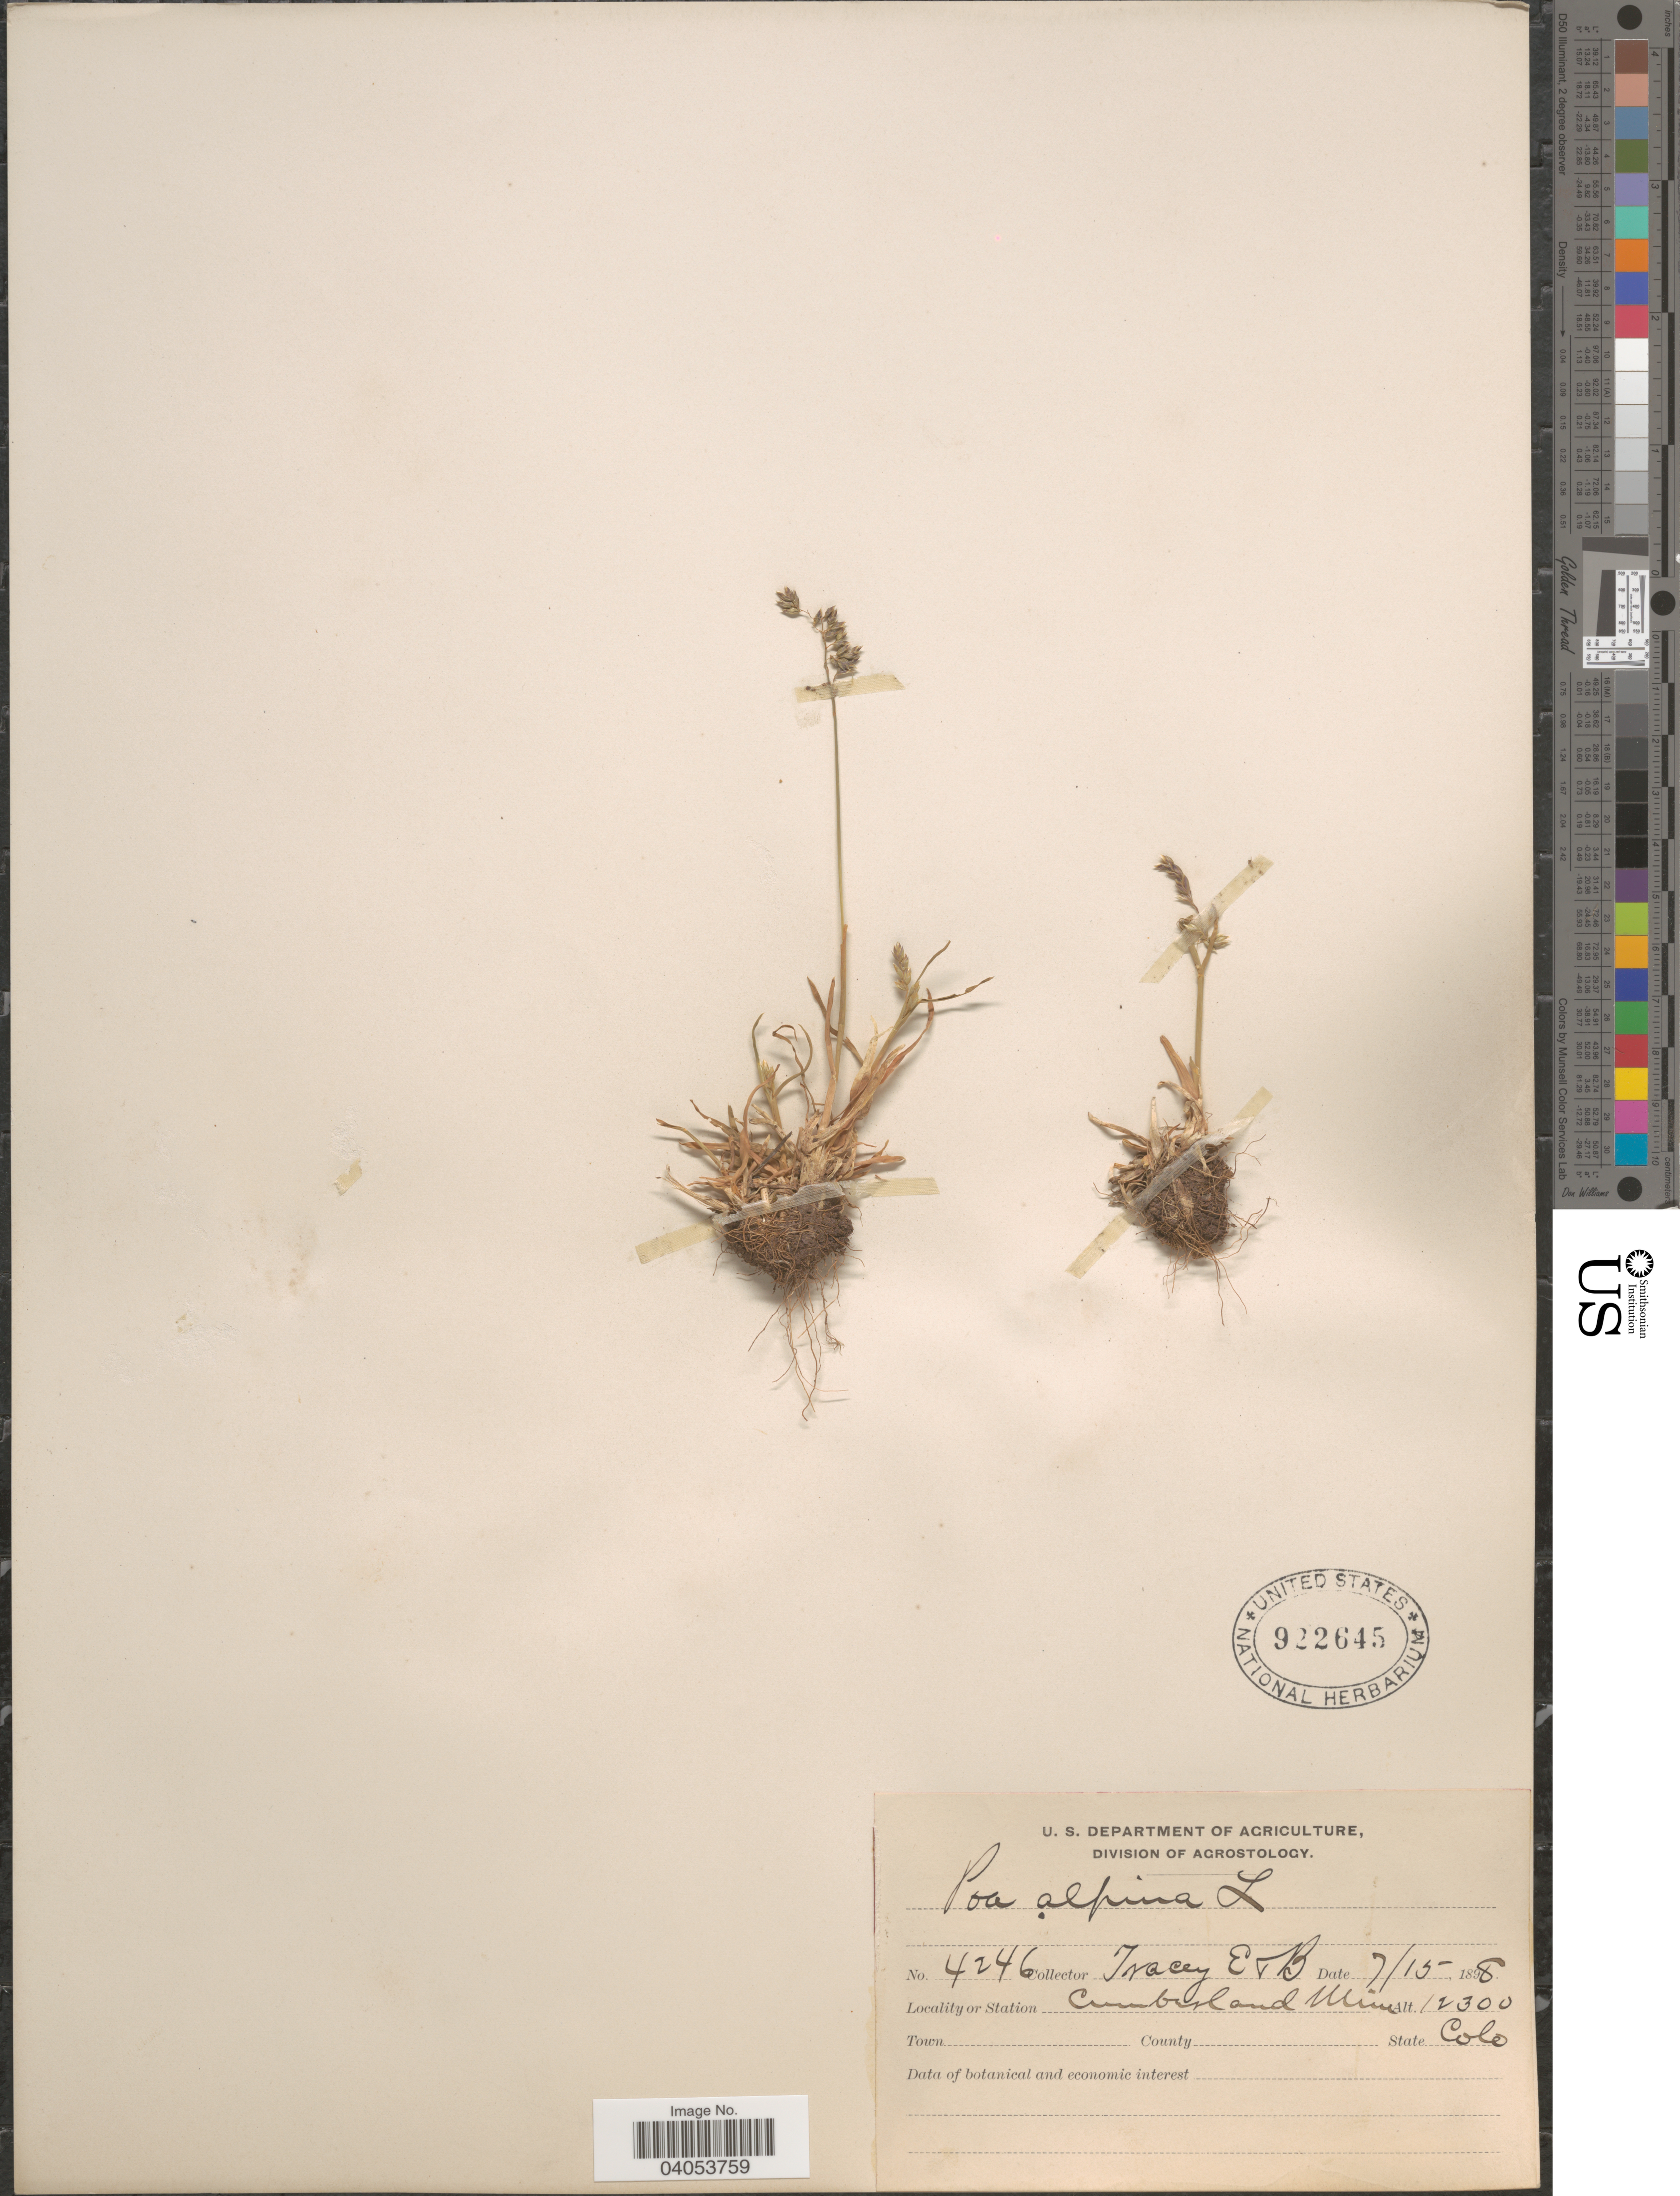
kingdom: Plantae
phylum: Tracheophyta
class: Liliopsida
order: Poales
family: Poaceae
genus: Poa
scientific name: Poa alpina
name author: L.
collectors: E. Tracey & B. Tracey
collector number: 4246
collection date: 1898-07-15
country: United States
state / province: Colorado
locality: Cumberland Mine.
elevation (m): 3749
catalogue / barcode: US 922645